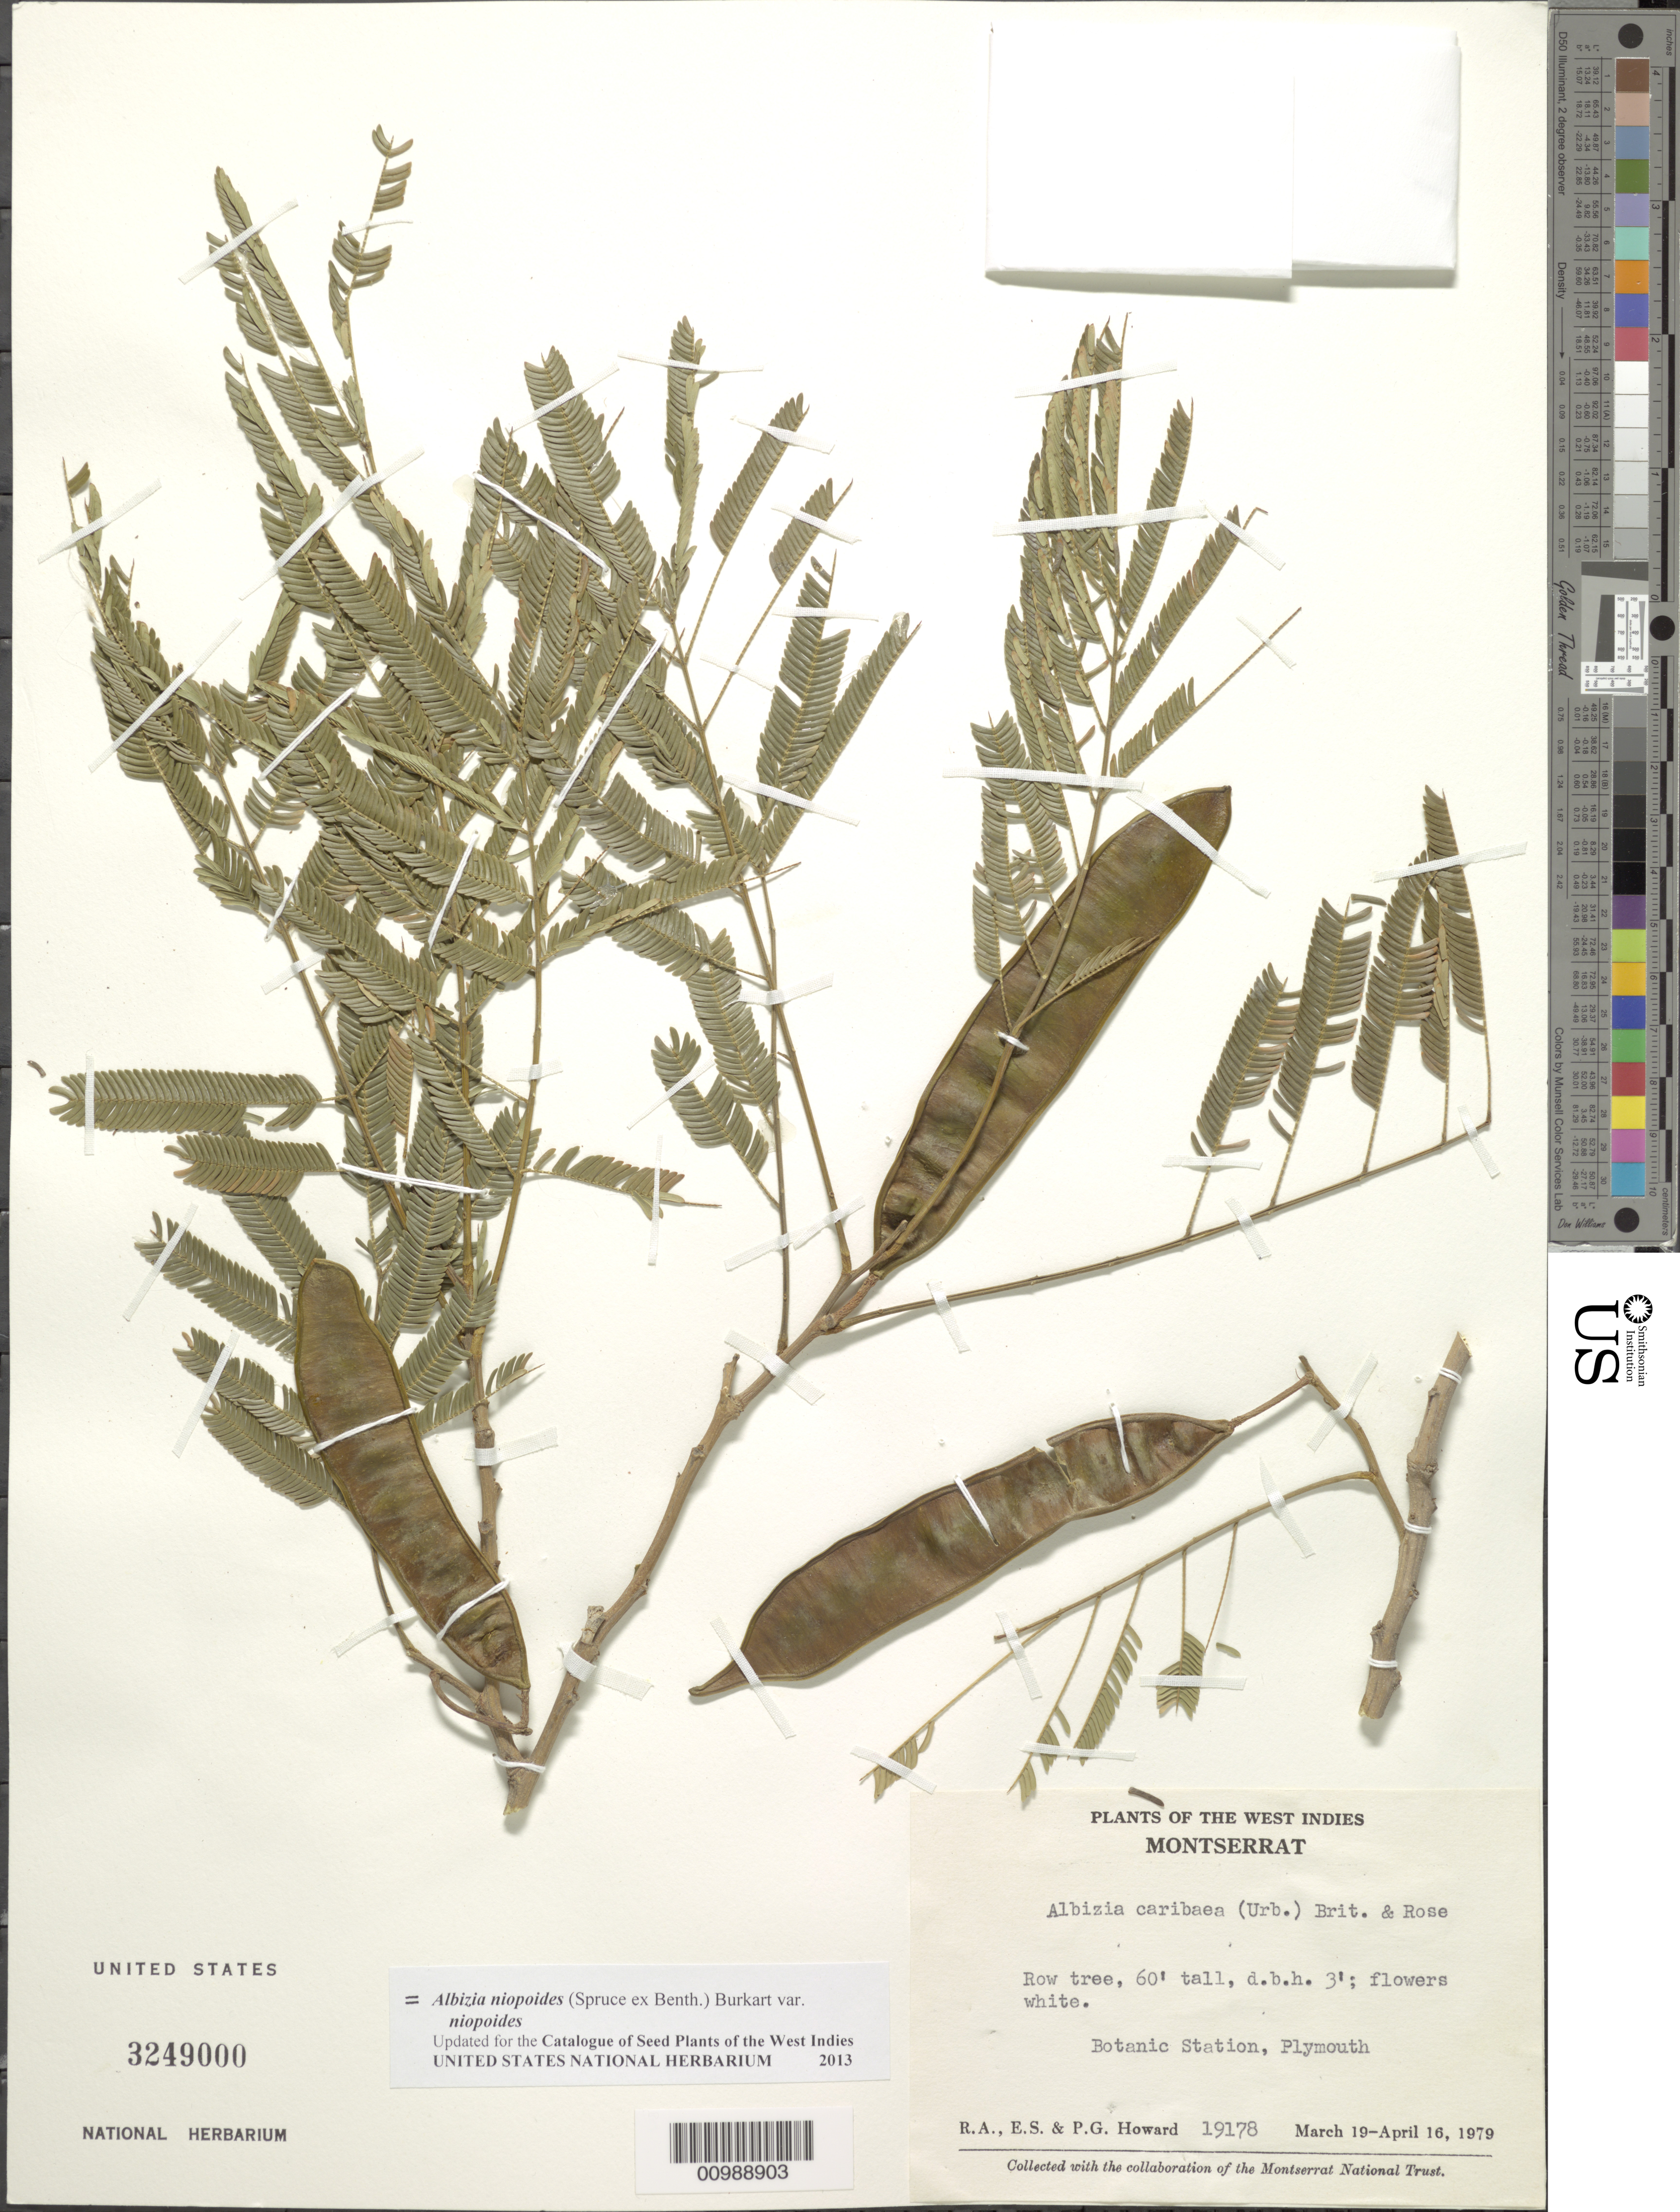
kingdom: Plantae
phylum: Tracheophyta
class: Magnoliopsida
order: Fabales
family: Fabaceae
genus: Pseudalbizzia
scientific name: Pseudalbizzia niopoides var. niopoides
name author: (Spruce ex Benth.) Koenen & Duno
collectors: R. A. Howard, E. S. Howard & P. Howard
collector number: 19178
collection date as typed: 19 Mar 1979 to 16 Apr 1979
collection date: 1979-03-19/1979-04-16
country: Montserrat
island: Montserrat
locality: Plymouth; Botanic Station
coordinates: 0 N, 0 E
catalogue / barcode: US 3249000